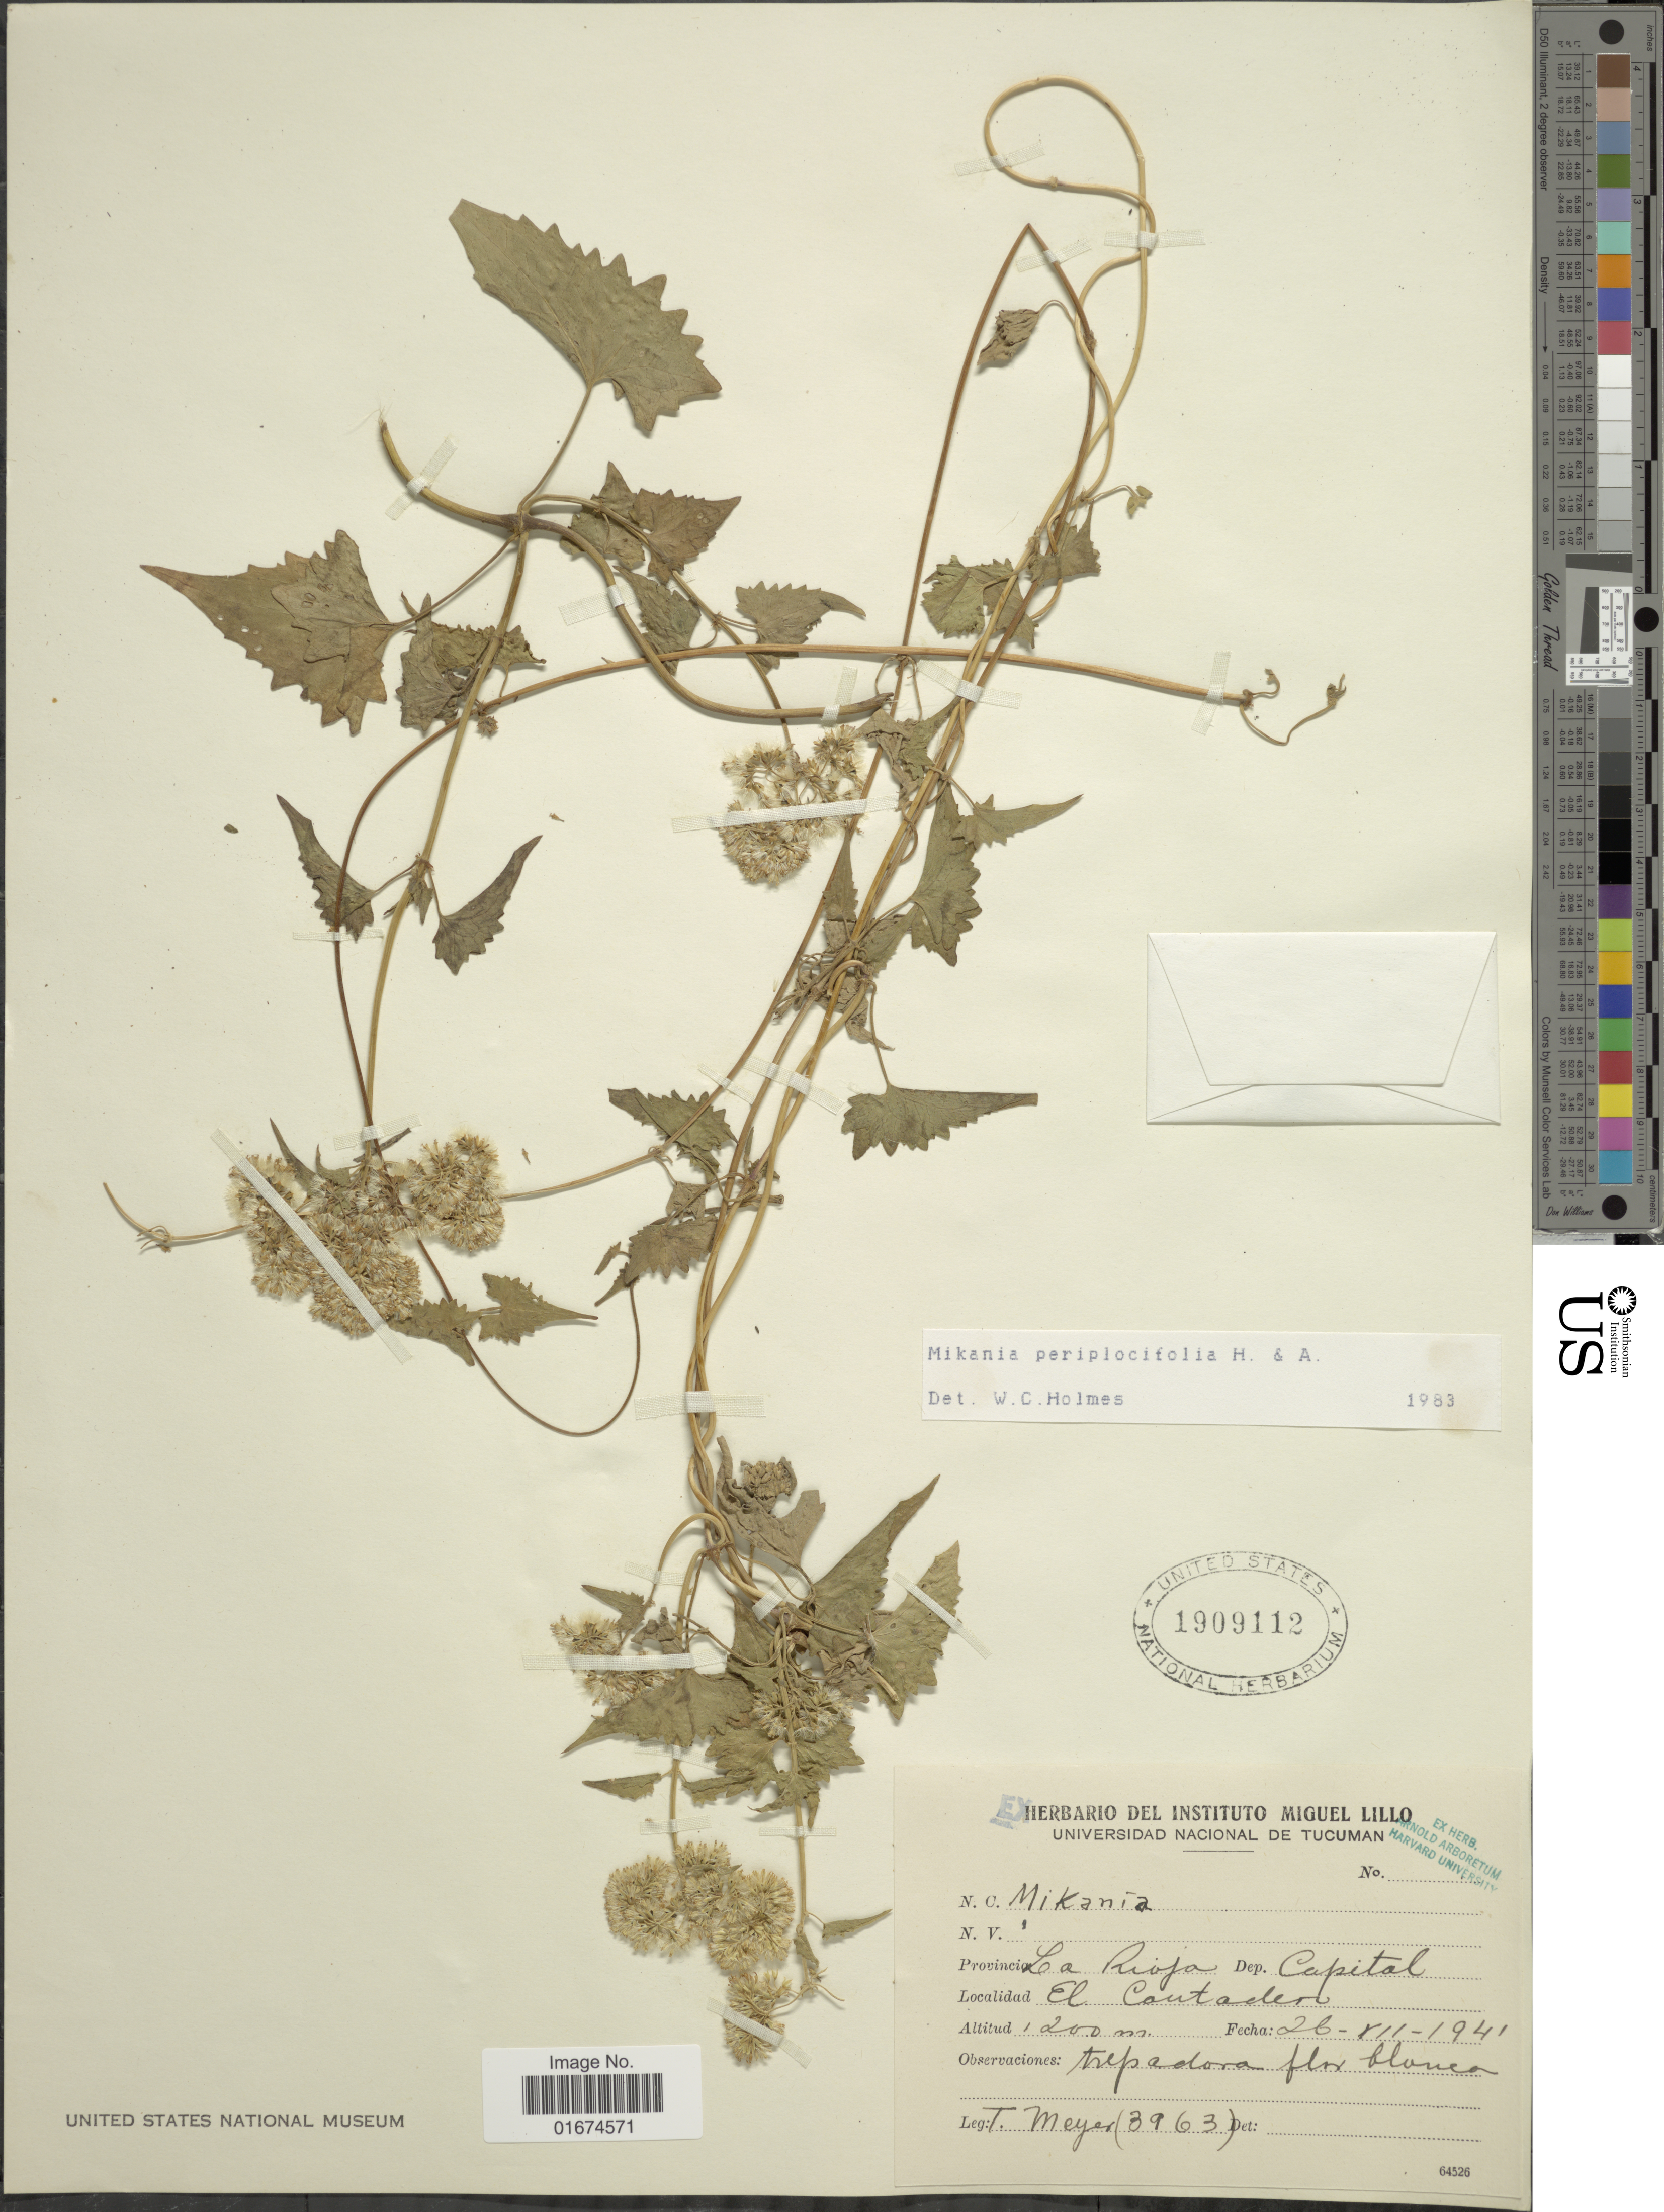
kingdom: Plantae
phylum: Tracheophyta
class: Magnoliopsida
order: Asterales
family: Asteraceae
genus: Mikania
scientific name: Mikania periplocifolia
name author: Hook. & Arn.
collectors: T. Meyer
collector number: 3963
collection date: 1941-07-26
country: Argentina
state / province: La Rioja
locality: Dep. Capital, El Cantadera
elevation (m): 1200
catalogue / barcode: US 1909112